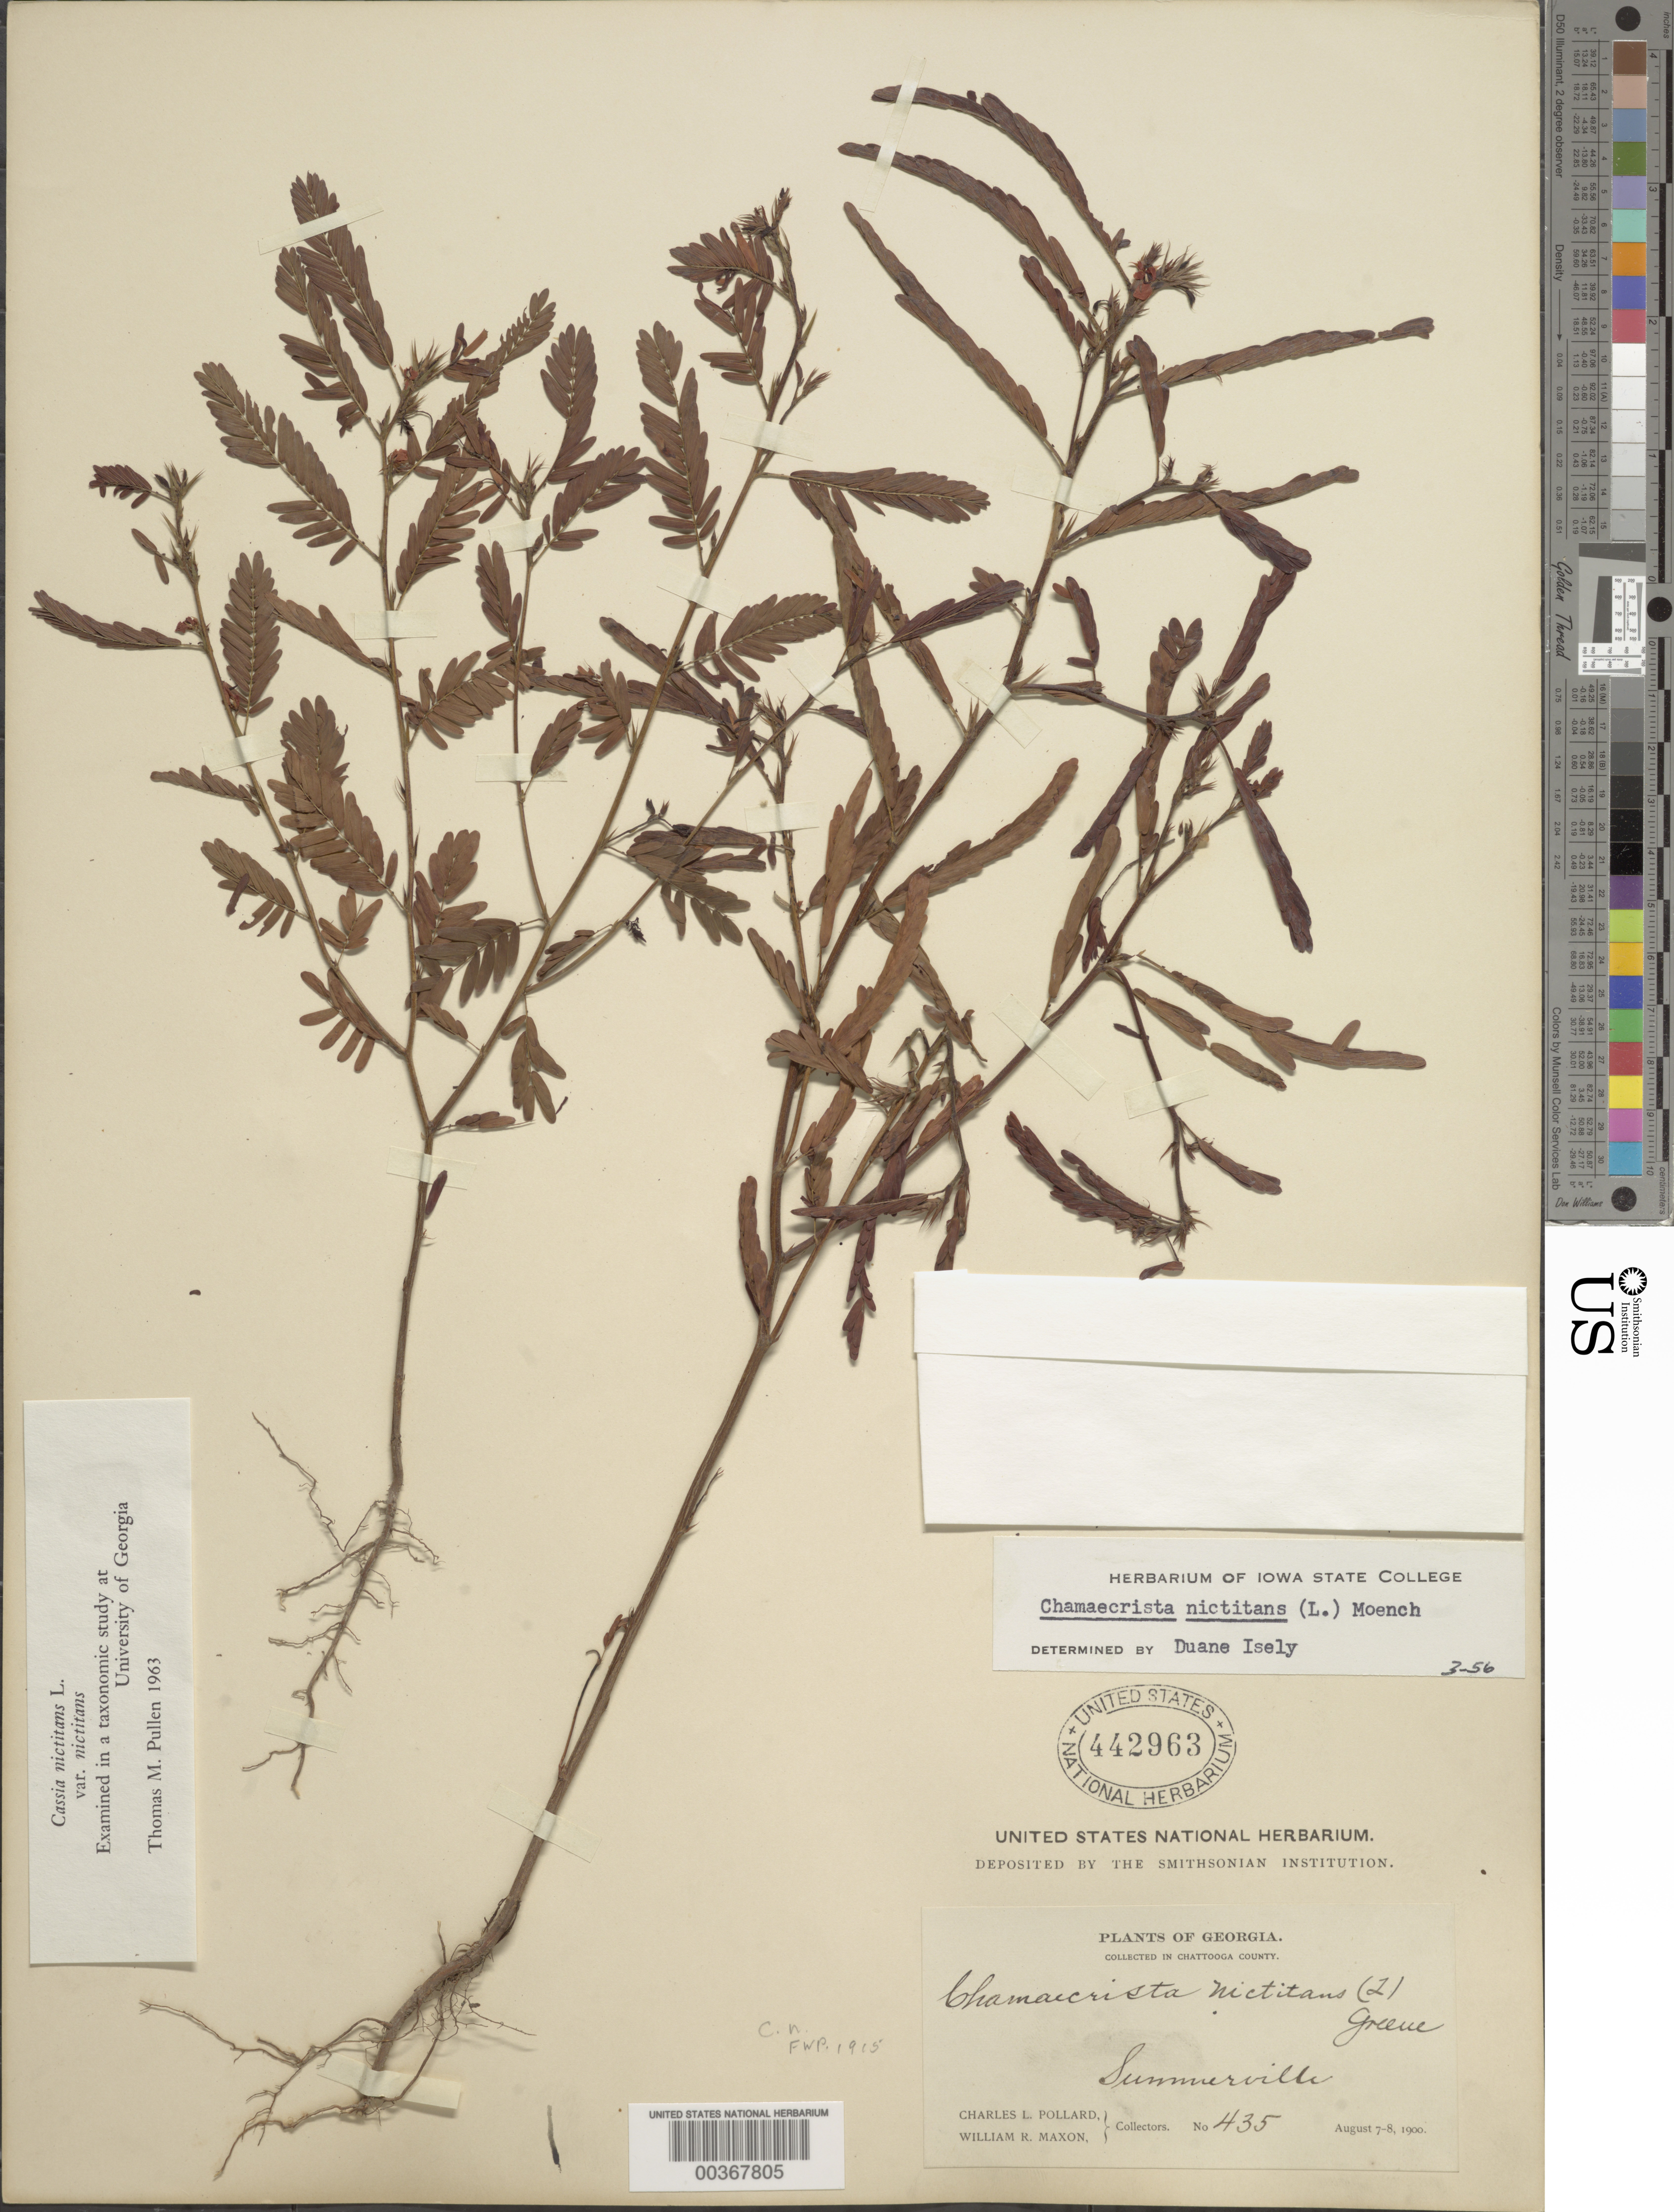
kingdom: Plantae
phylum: Tracheophyta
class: Magnoliopsida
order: Fabales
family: Fabaceae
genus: Chamaecrista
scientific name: Chamaecrista nictitans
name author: (L.) Moench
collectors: C. L. Pollard & W. R. Maxon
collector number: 435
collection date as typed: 07 Aug 1900 to 08 Aug 1900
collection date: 1900-08-07/1900-08-08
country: United States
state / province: Georgia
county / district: Chattooga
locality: Summerville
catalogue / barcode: US 442963